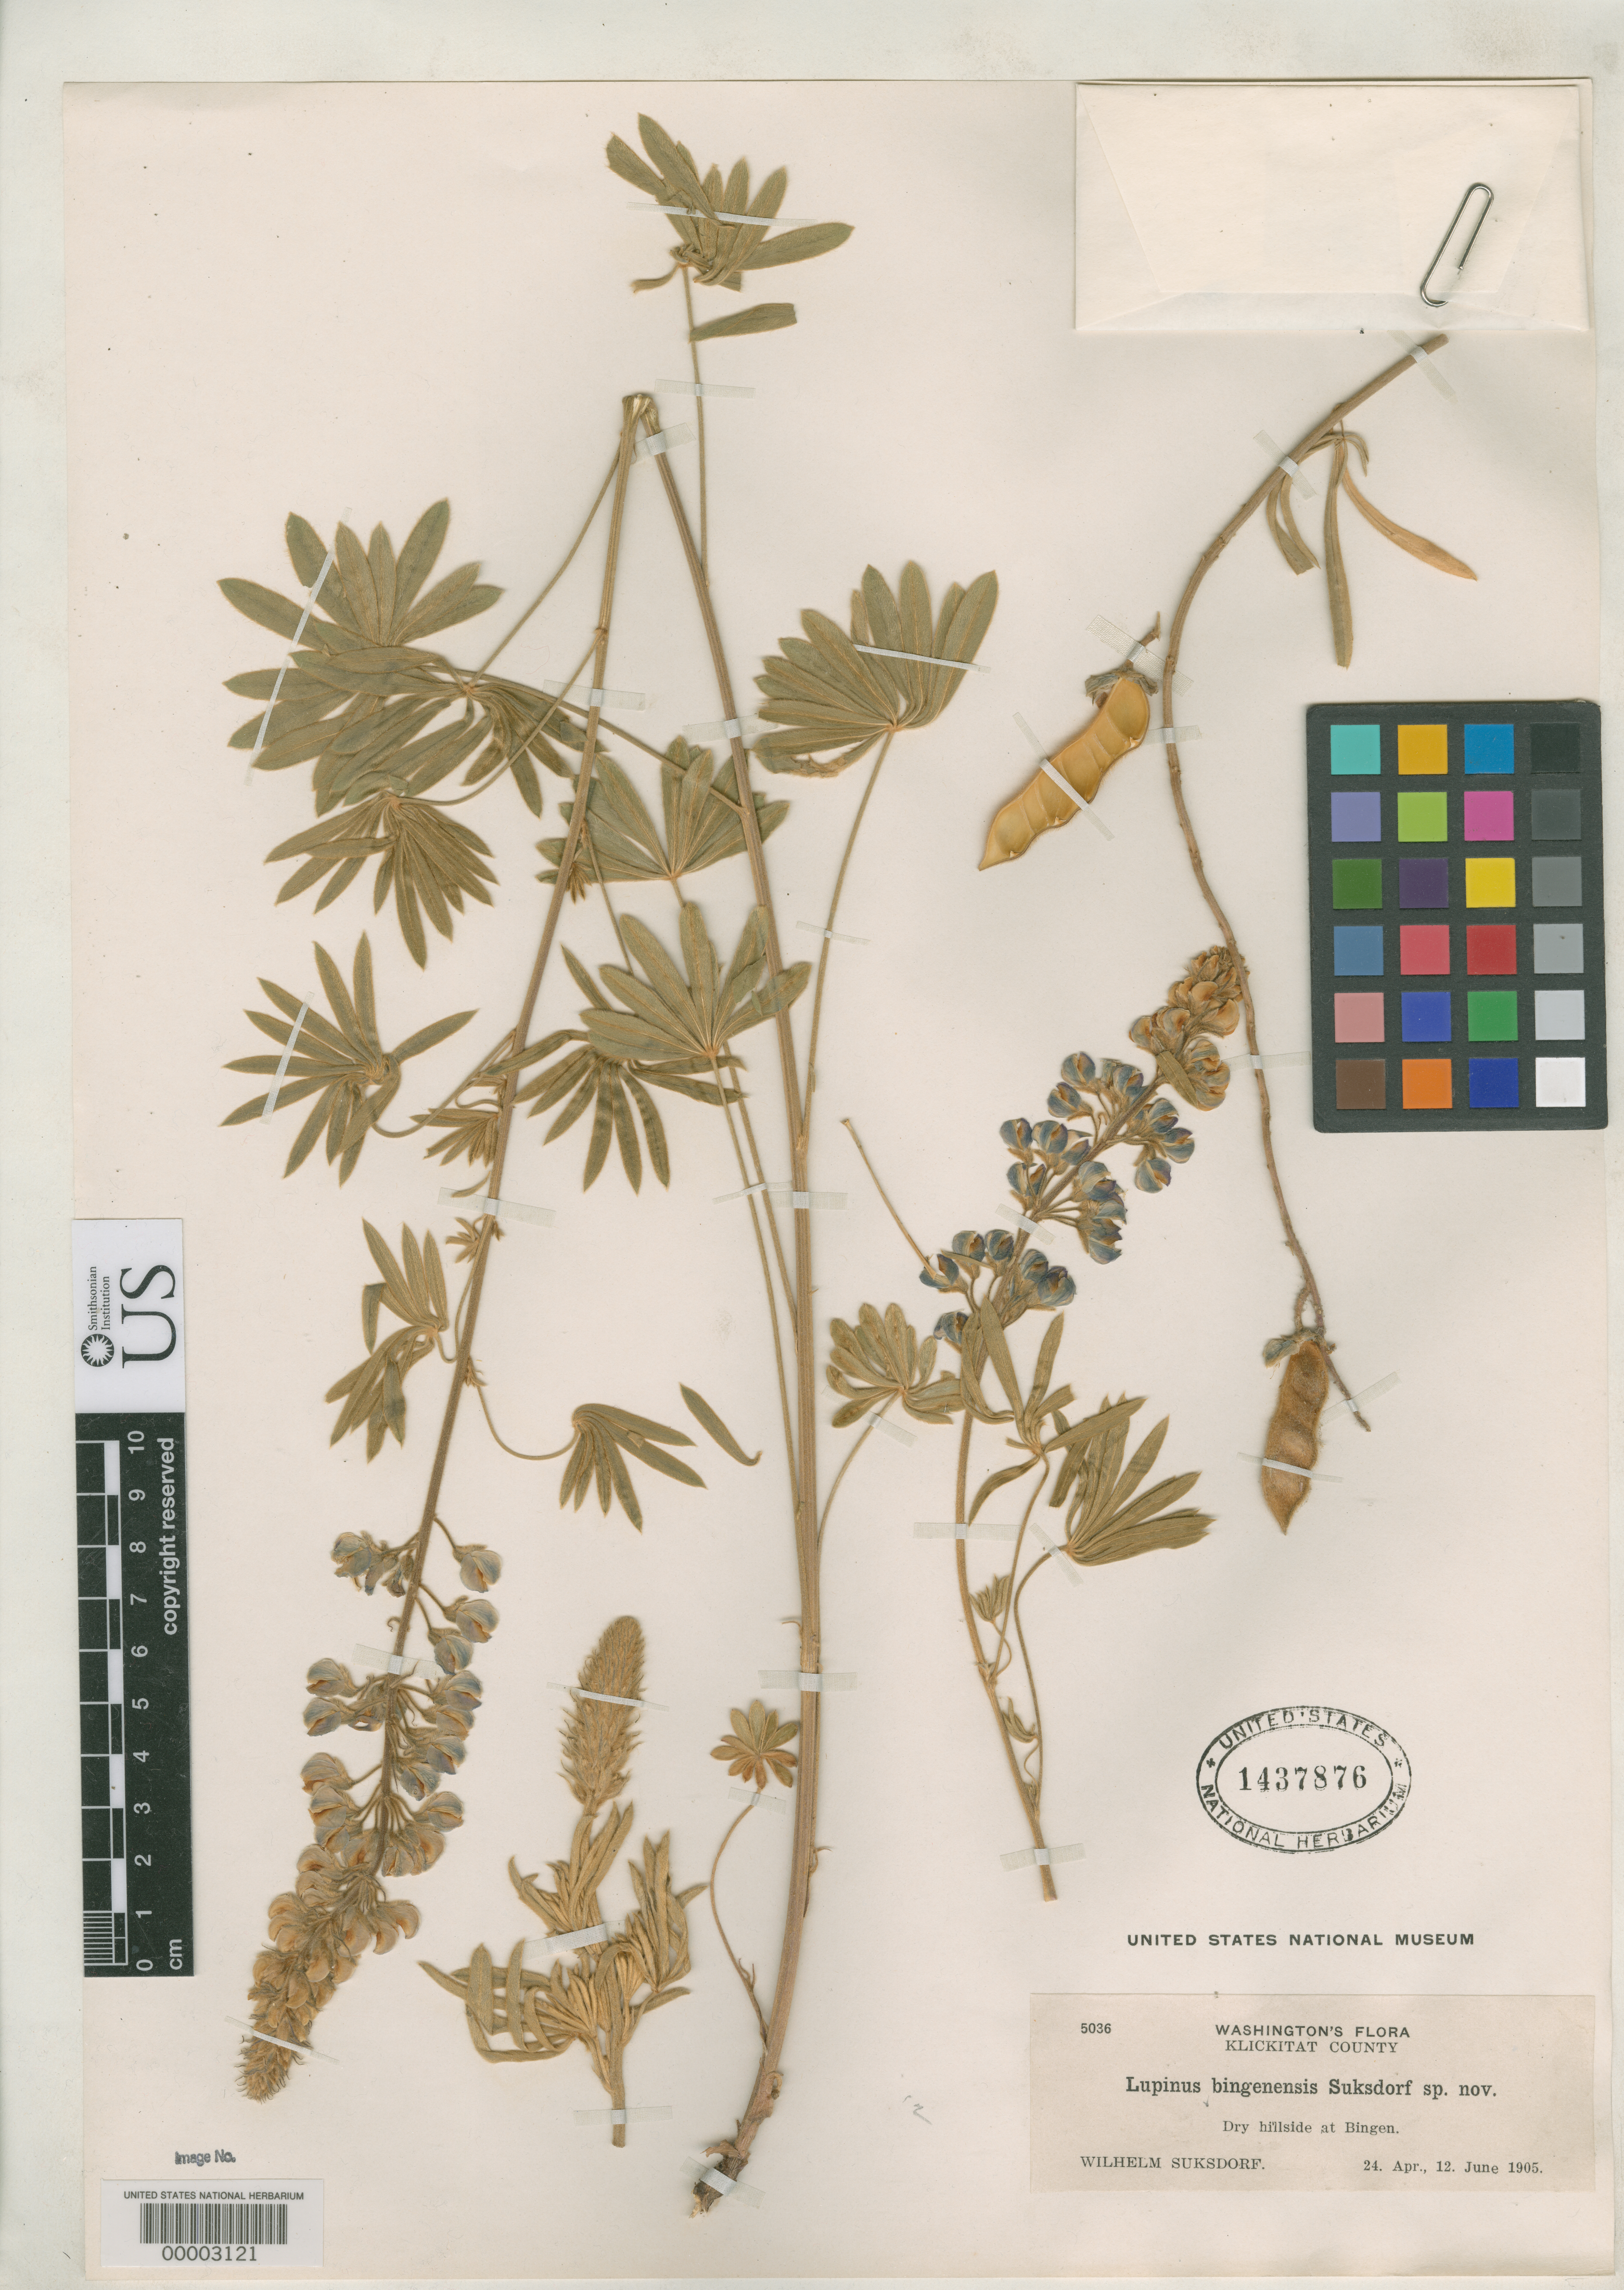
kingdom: Plantae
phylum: Tracheophyta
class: Magnoliopsida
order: Fabales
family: Fabaceae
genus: Lupinus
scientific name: Lupinus bingenensis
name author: Suksd.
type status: Isotype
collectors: W. N. Suksdorf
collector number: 5036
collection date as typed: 24 Apr 1905 and 12 Jun 1905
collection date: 1905-04-24,1905-06-12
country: United States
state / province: Washington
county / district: Klickitat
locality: Bingen.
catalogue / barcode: US 1437876